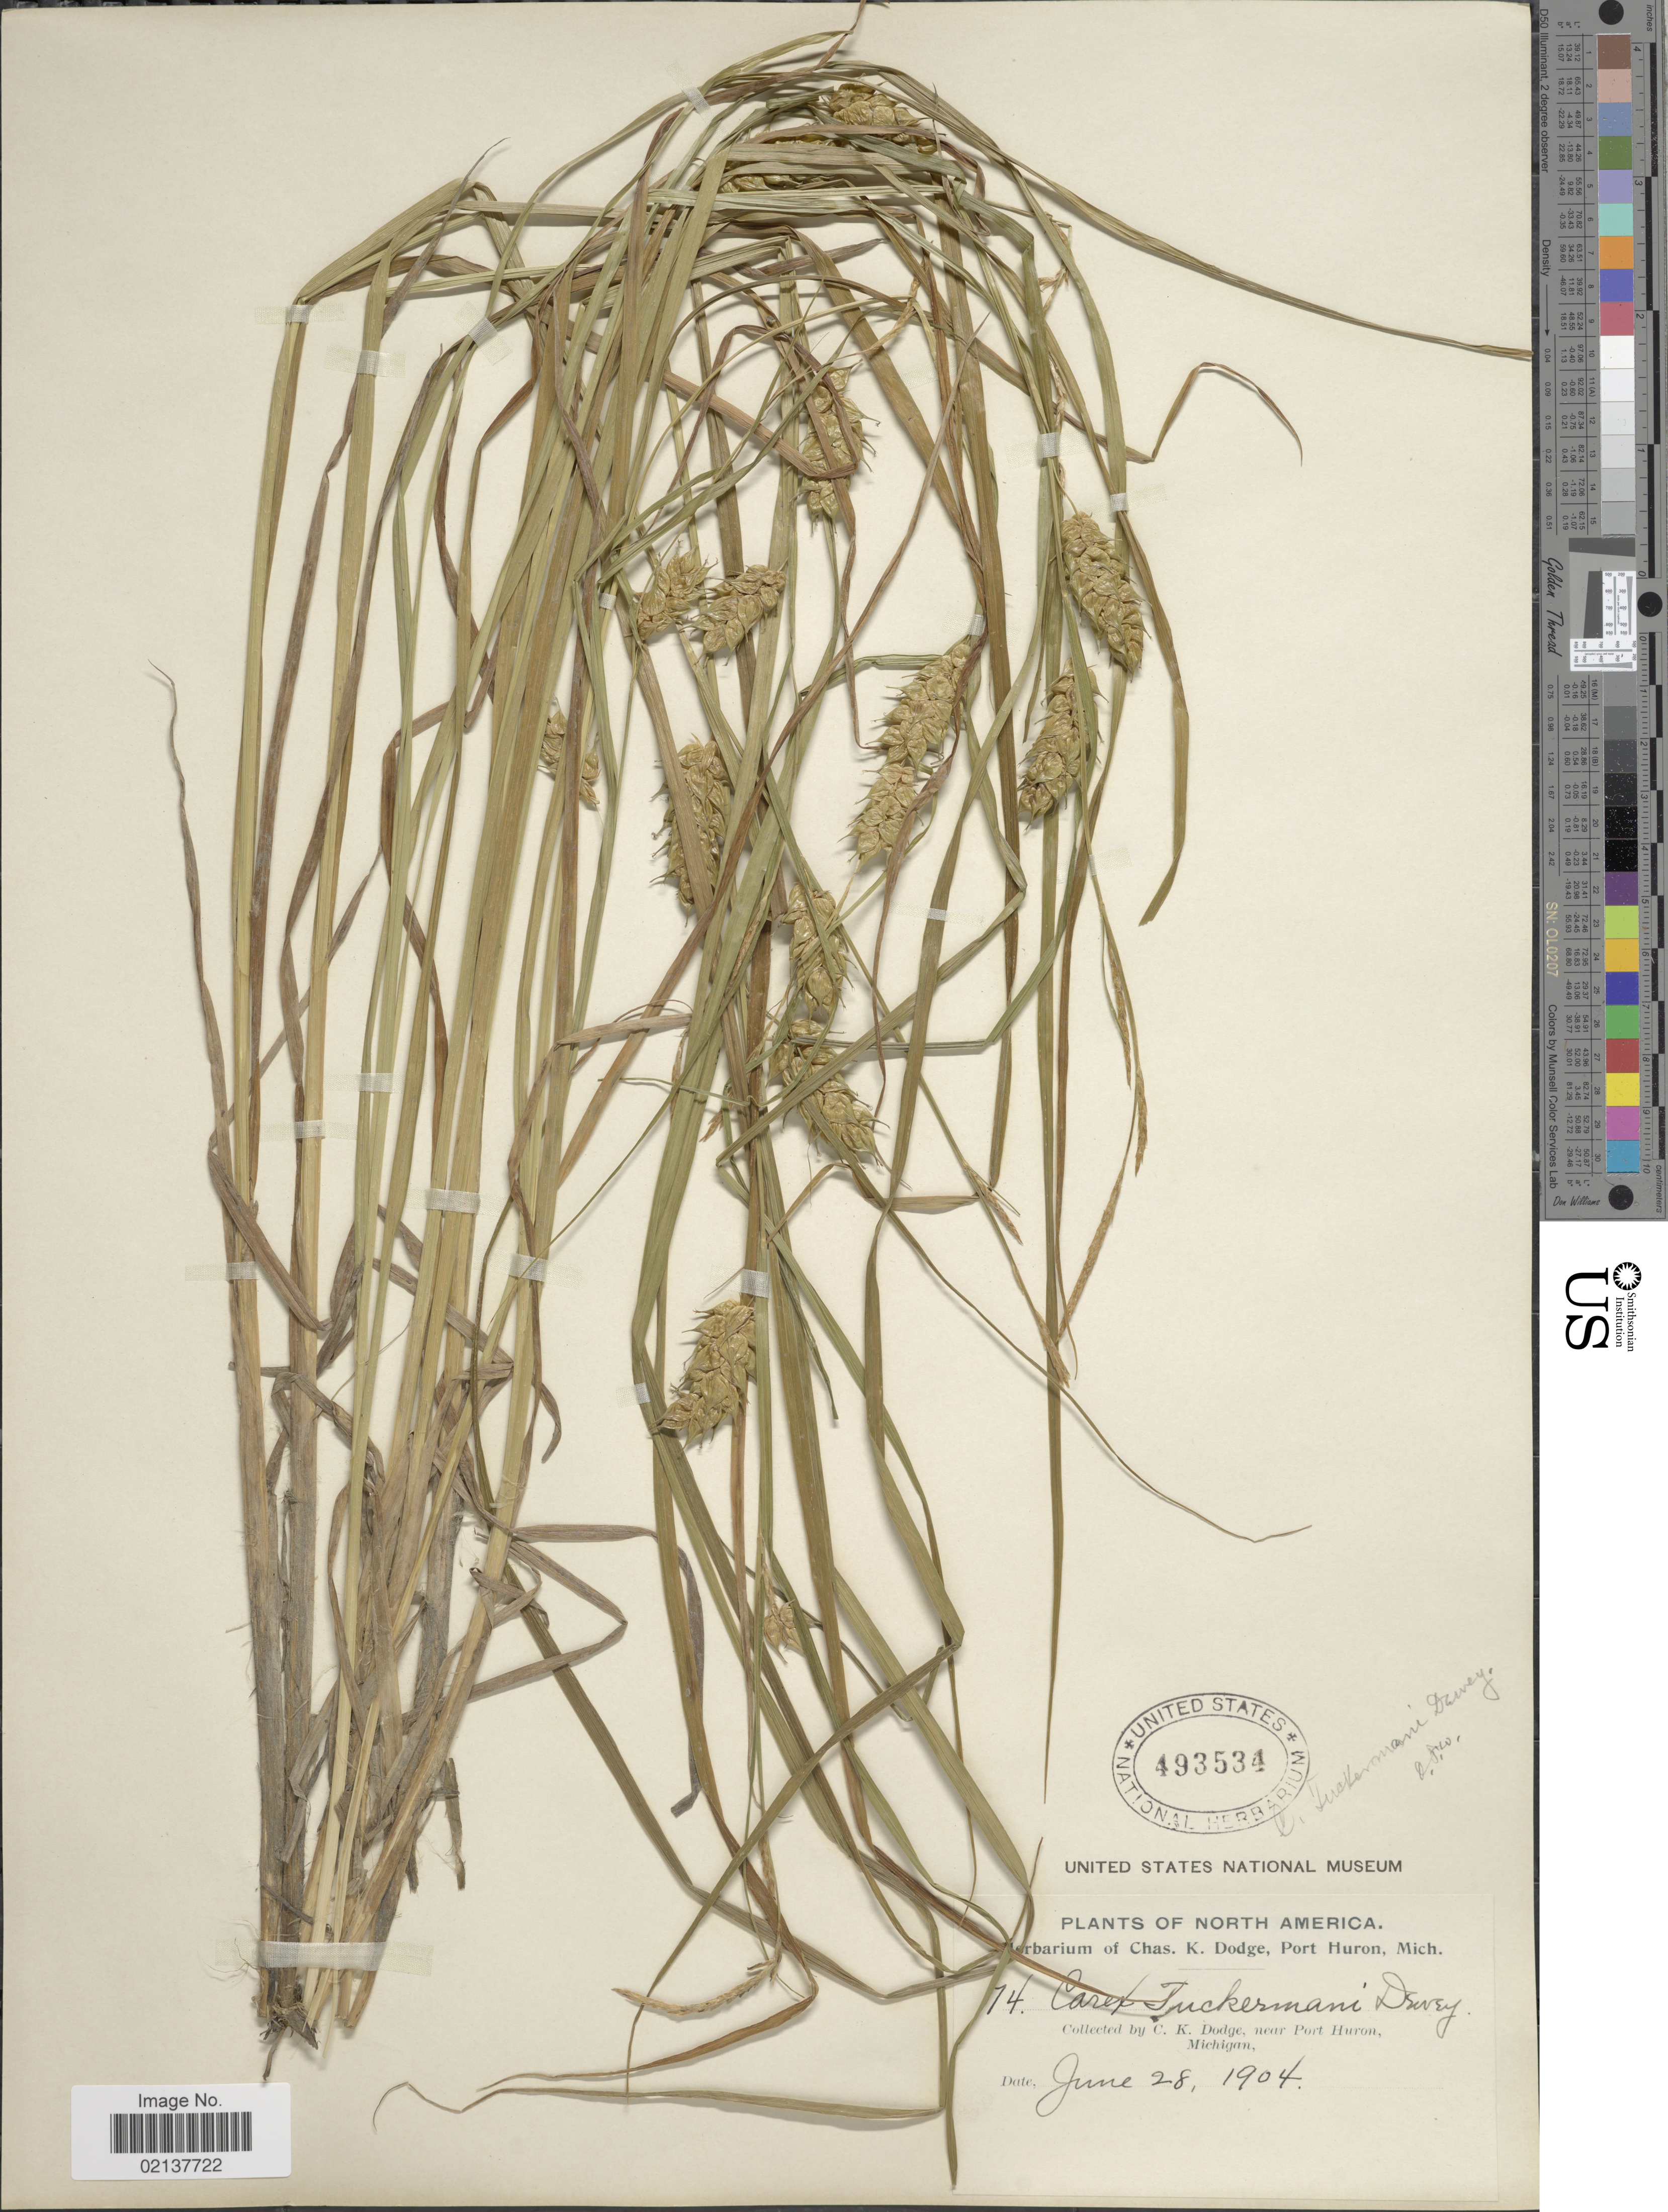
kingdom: Plantae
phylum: Tracheophyta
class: Liliopsida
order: Poales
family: Cyperaceae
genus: Carex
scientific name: Carex tuckermanii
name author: Boott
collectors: C. Dodge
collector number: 74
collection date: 1904-06-28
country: United States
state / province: Michigan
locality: Near Port Huron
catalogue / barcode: US 493534